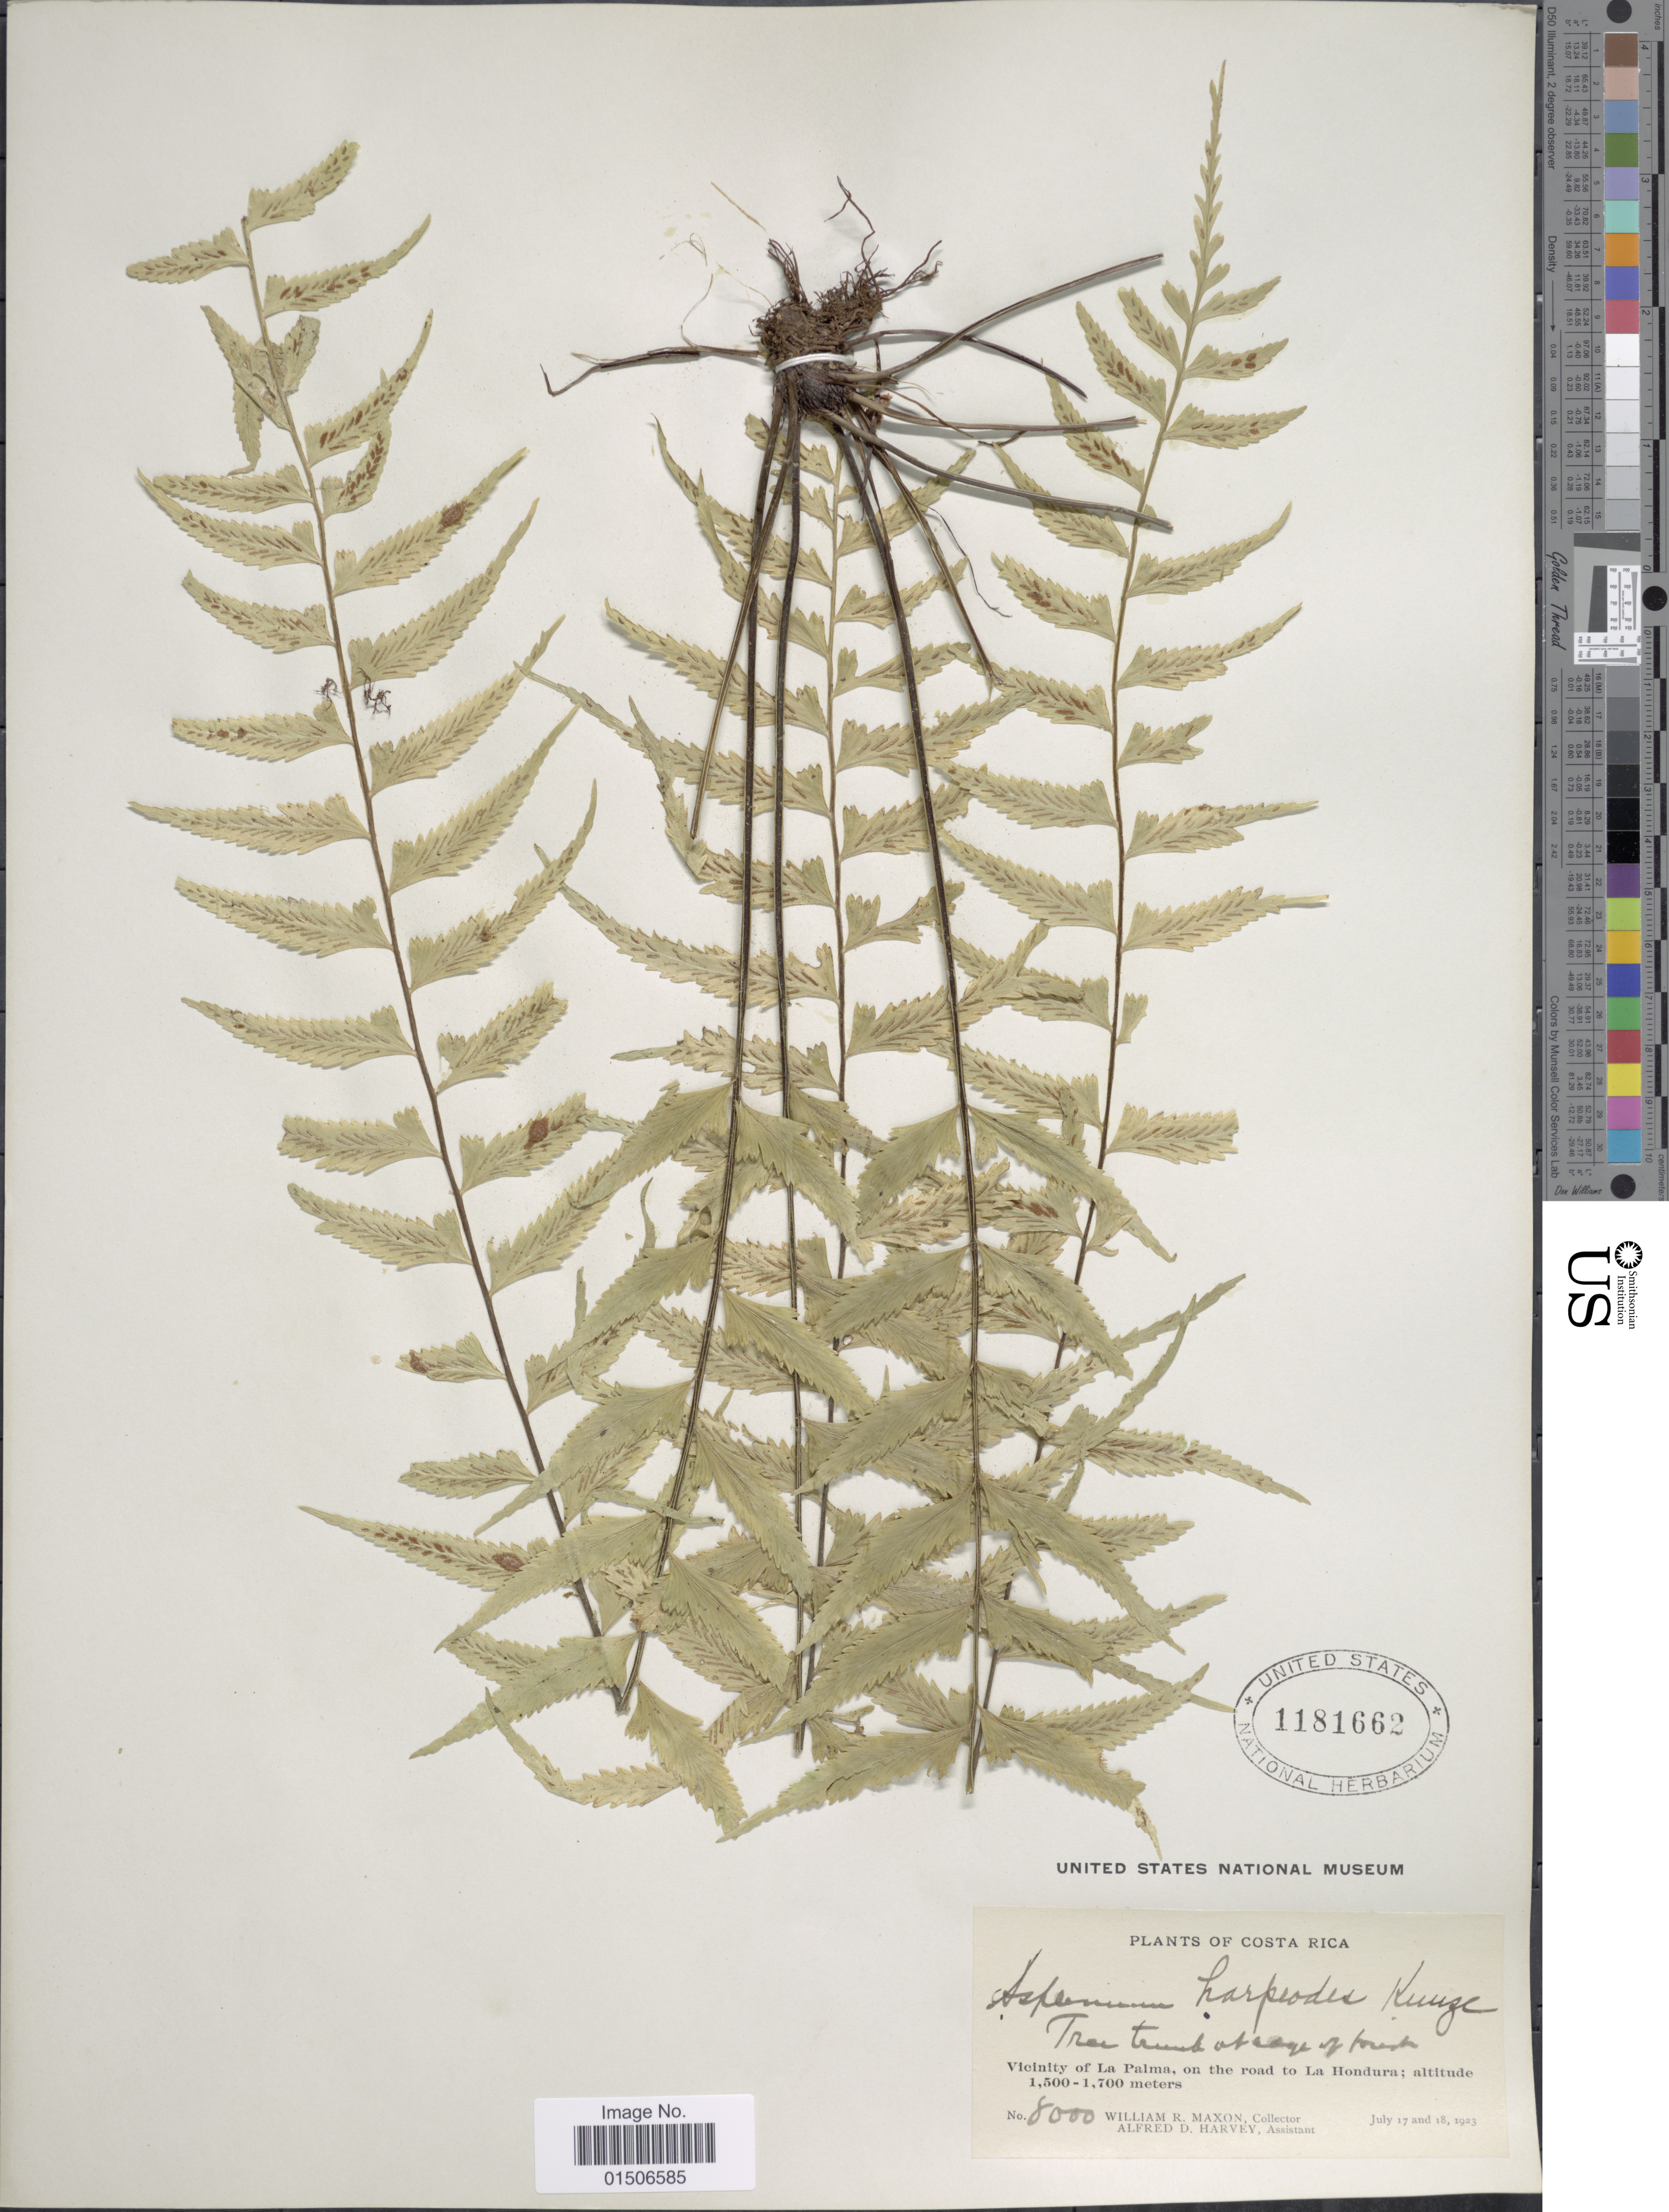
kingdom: Plantae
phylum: Tracheophyta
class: Polypodiopsida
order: Polypodiales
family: Aspleniaceae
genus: Asplenium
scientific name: Asplenium harpeodes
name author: Kunze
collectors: W. R. Maxon & A. D. Harvey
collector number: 8000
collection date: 1923-07-17/1923-07-18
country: Costa Rica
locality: Vicinity of La Palma, on the road to La Hondura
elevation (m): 1500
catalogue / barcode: US 1181662